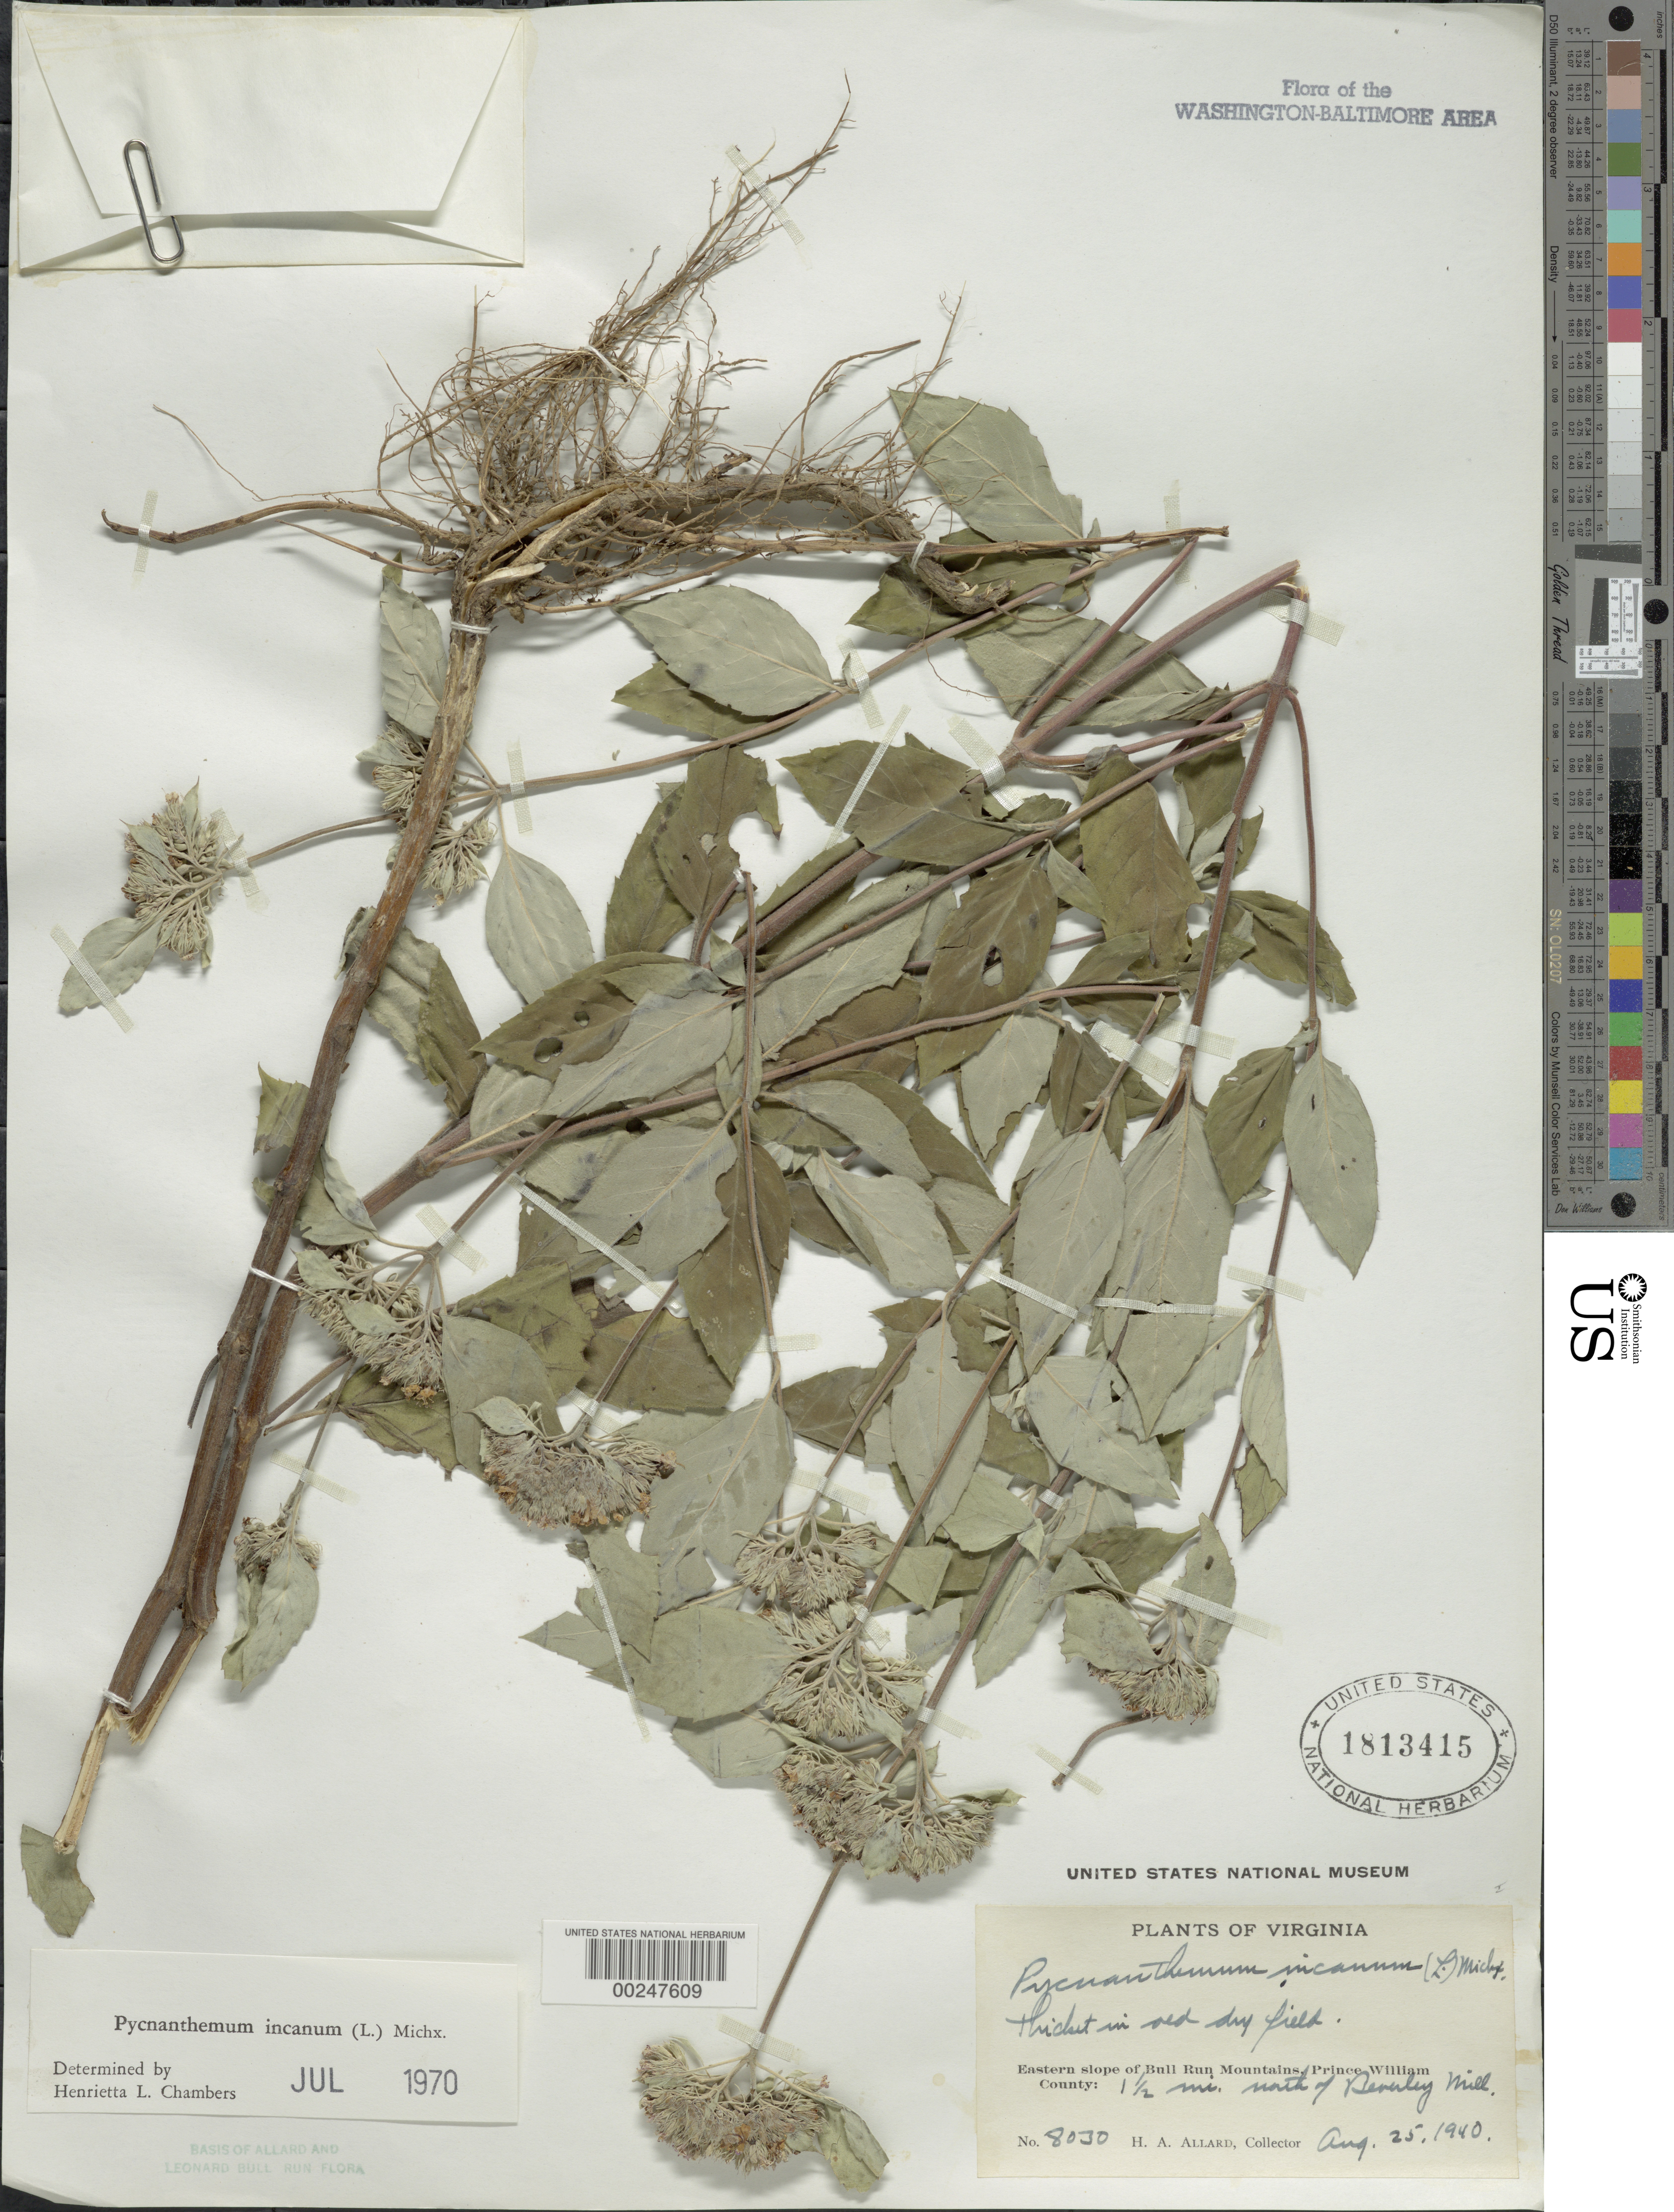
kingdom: Plantae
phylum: Tracheophyta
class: Magnoliopsida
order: Lamiales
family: Lamiaceae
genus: Pycnanthemum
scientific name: Pycnanthemum incanum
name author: (L.) Michx.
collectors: H. A. Allard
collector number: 8030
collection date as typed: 25 Aug 1940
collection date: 1940-08-25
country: United States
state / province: Virginia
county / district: Prince William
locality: Eastern slope of Bull Run Mt, 1.5 mi. N of Beverly Mill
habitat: Thicket in med dry field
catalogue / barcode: US 1813415